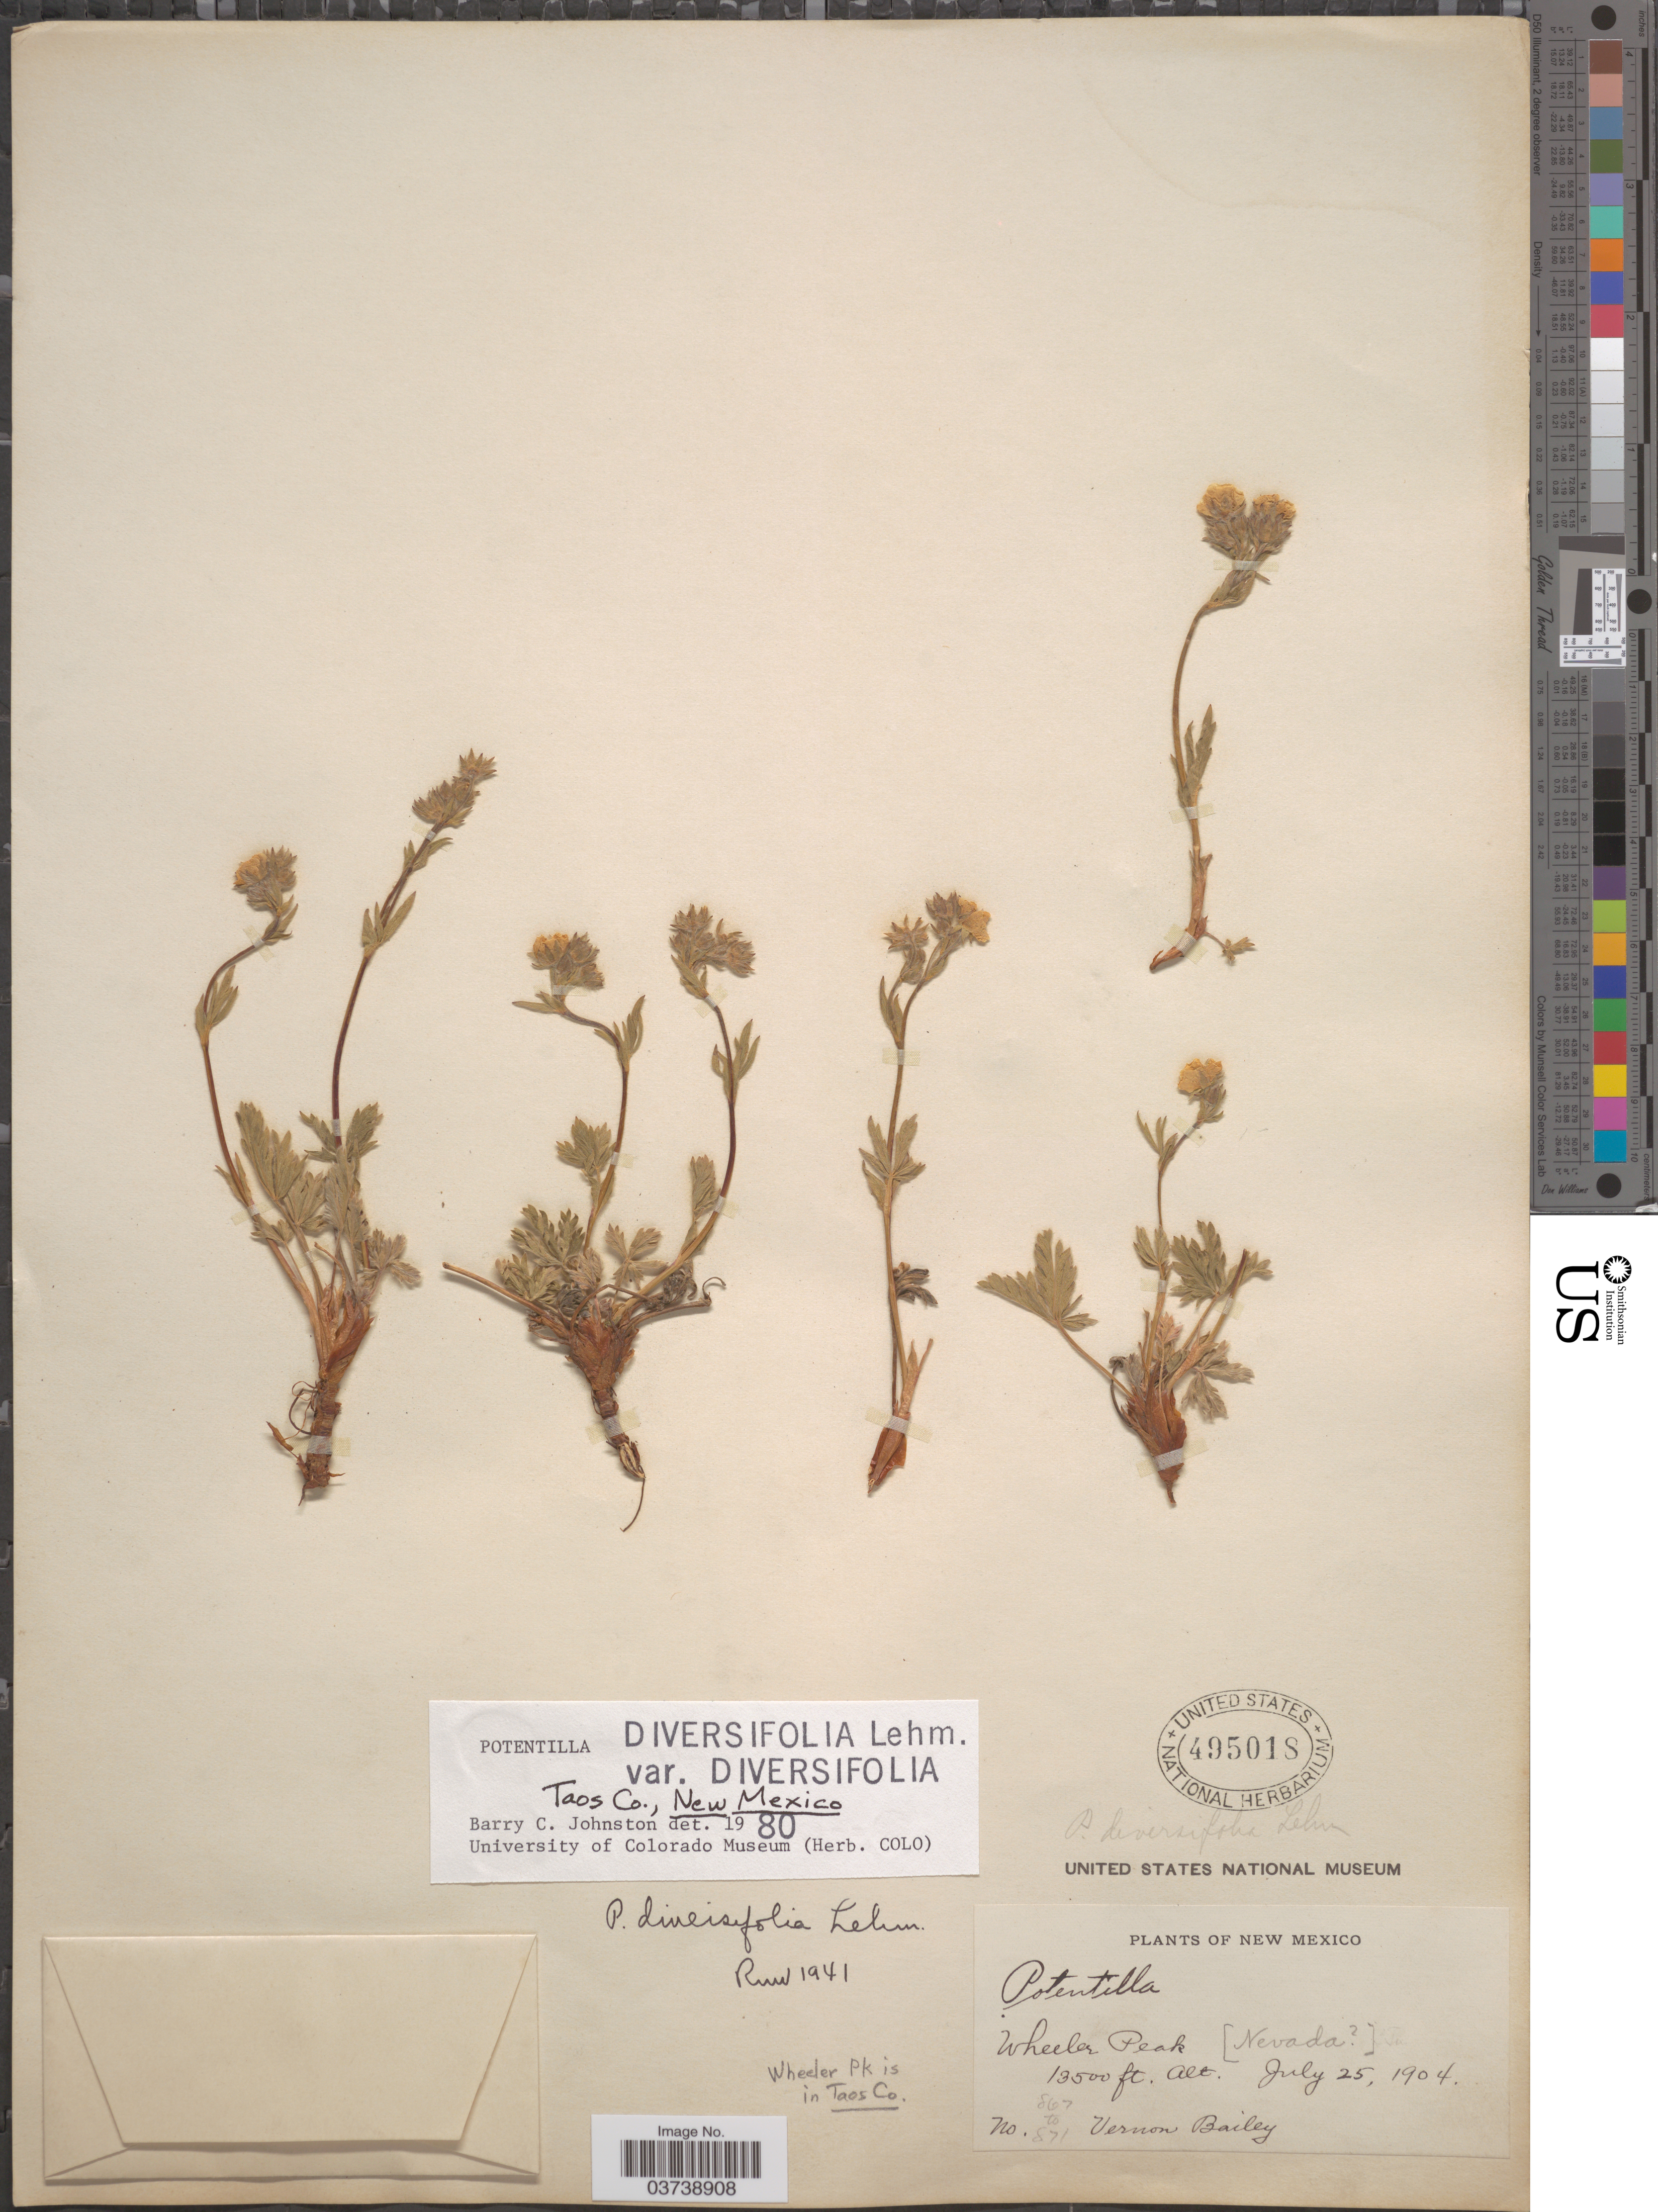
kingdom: Plantae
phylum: Tracheophyta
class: Magnoliopsida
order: Rosales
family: Rosaceae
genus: Potentilla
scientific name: Potentilla diversifolia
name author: Lehm.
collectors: V. O. Bailey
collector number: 867 to 871?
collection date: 1904-07-25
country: United States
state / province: New Mexico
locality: Wheeler Peak. [Nevada[unsure placement]][unsure placement].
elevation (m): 4115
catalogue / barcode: US 495018